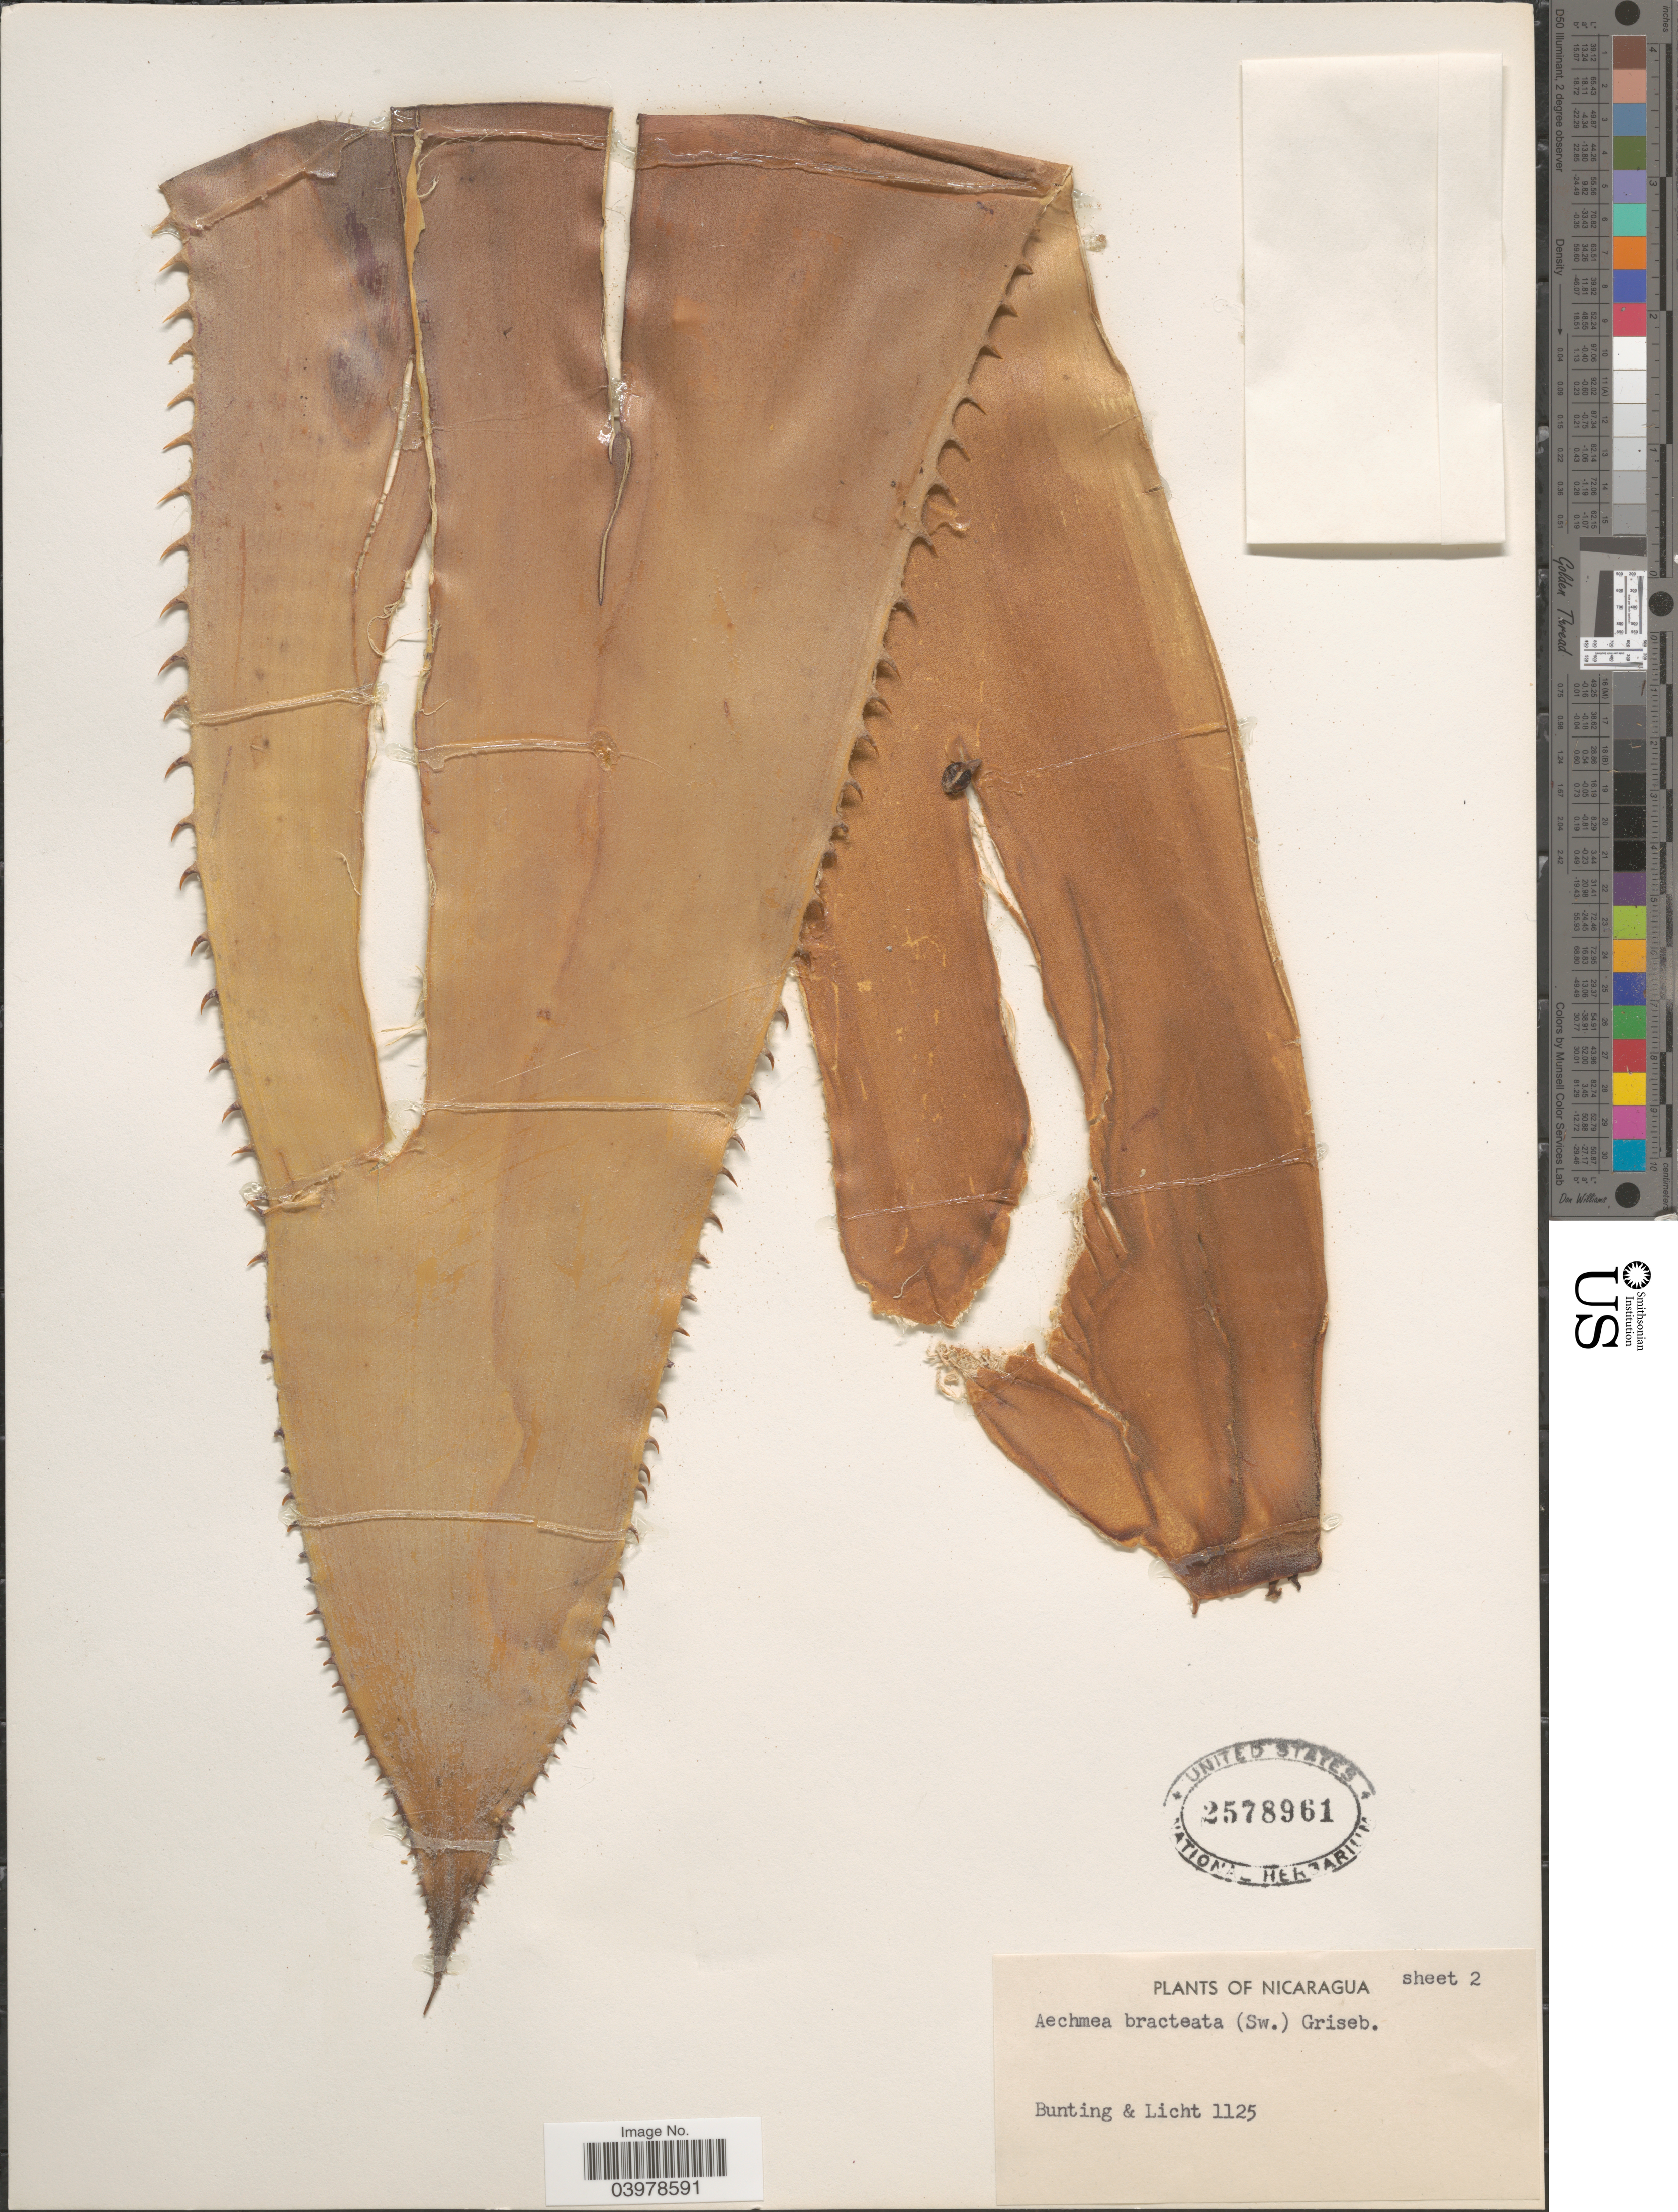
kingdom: Plantae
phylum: Tracheophyta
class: Liliopsida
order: Poales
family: Bromeliaceae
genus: Aechmea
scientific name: Aechmea bracteata var. bracteata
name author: (Sw.) Griseb.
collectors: Bunting, -- & Licht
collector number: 1125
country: Nicaragua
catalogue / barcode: US 2578961